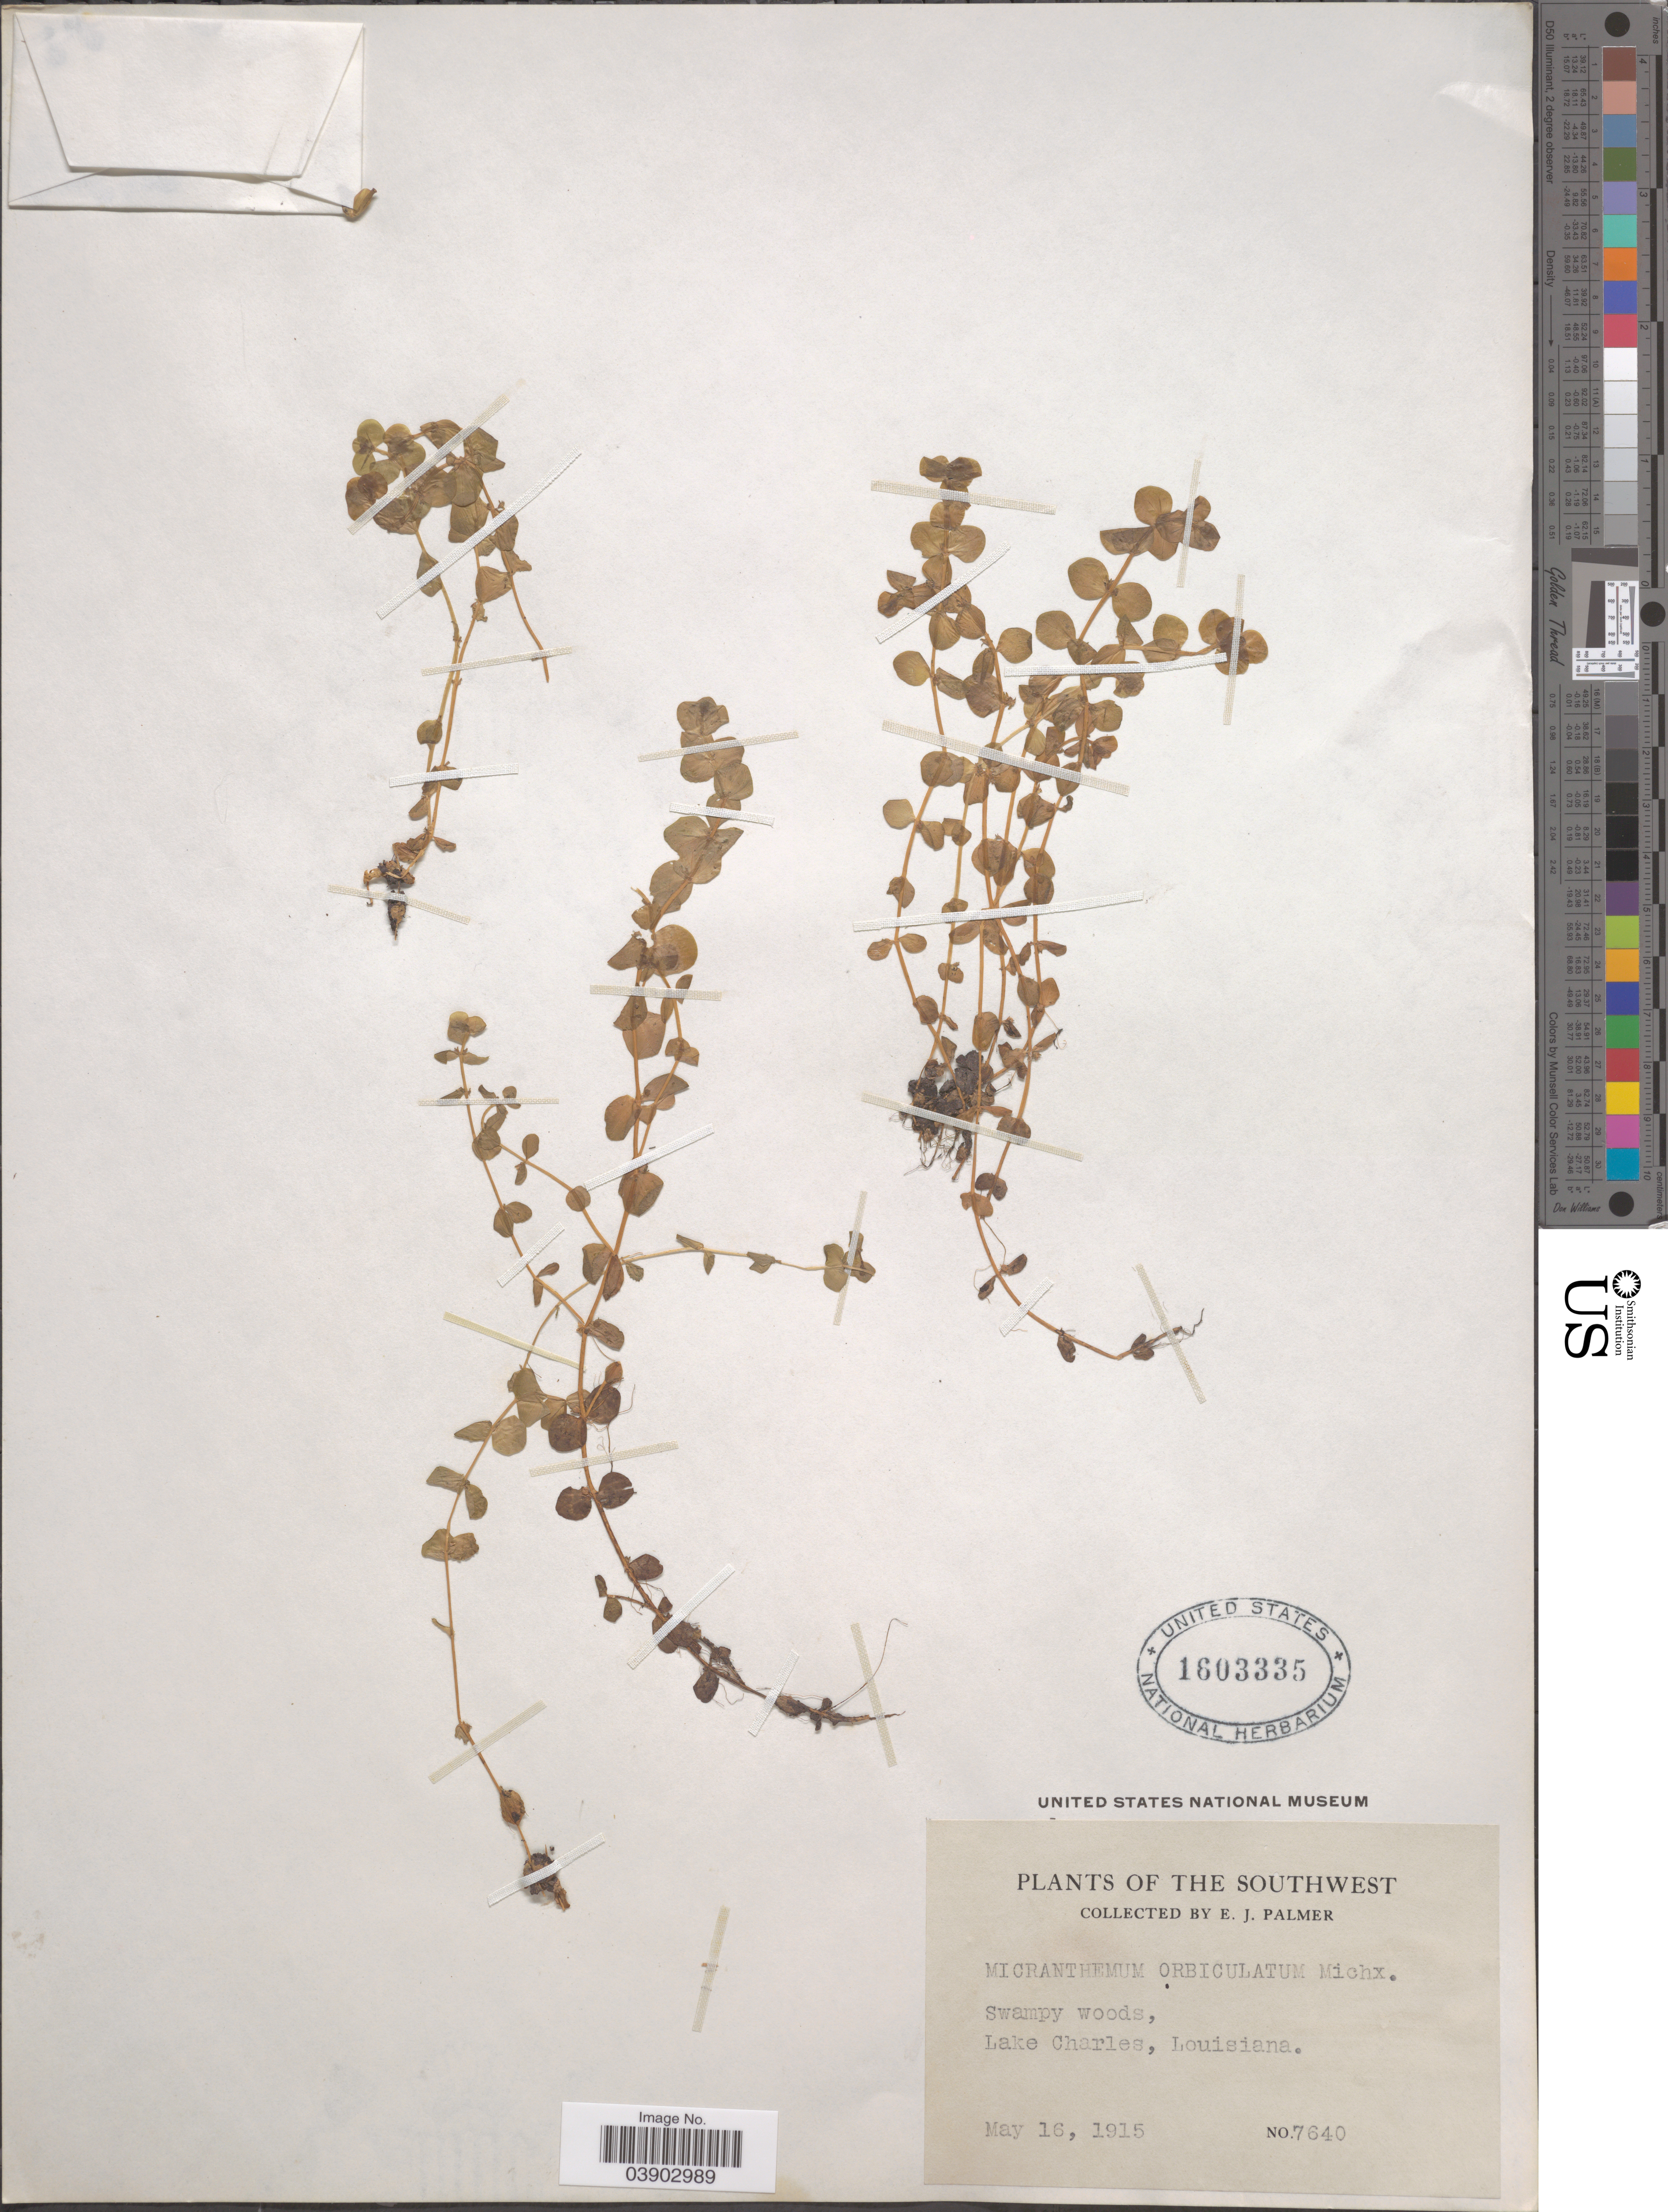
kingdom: Plantae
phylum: Tracheophyta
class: Magnoliopsida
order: Lamiales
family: Linderniaceae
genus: Micranthemum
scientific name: Micranthemum umbrosum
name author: (J.F. Gmel.) S.F. Blake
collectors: E. J. Palmer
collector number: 7640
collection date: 1915-05-16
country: United States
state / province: Louisiana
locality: The Southwest. Lake Charles.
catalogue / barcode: US 1603335